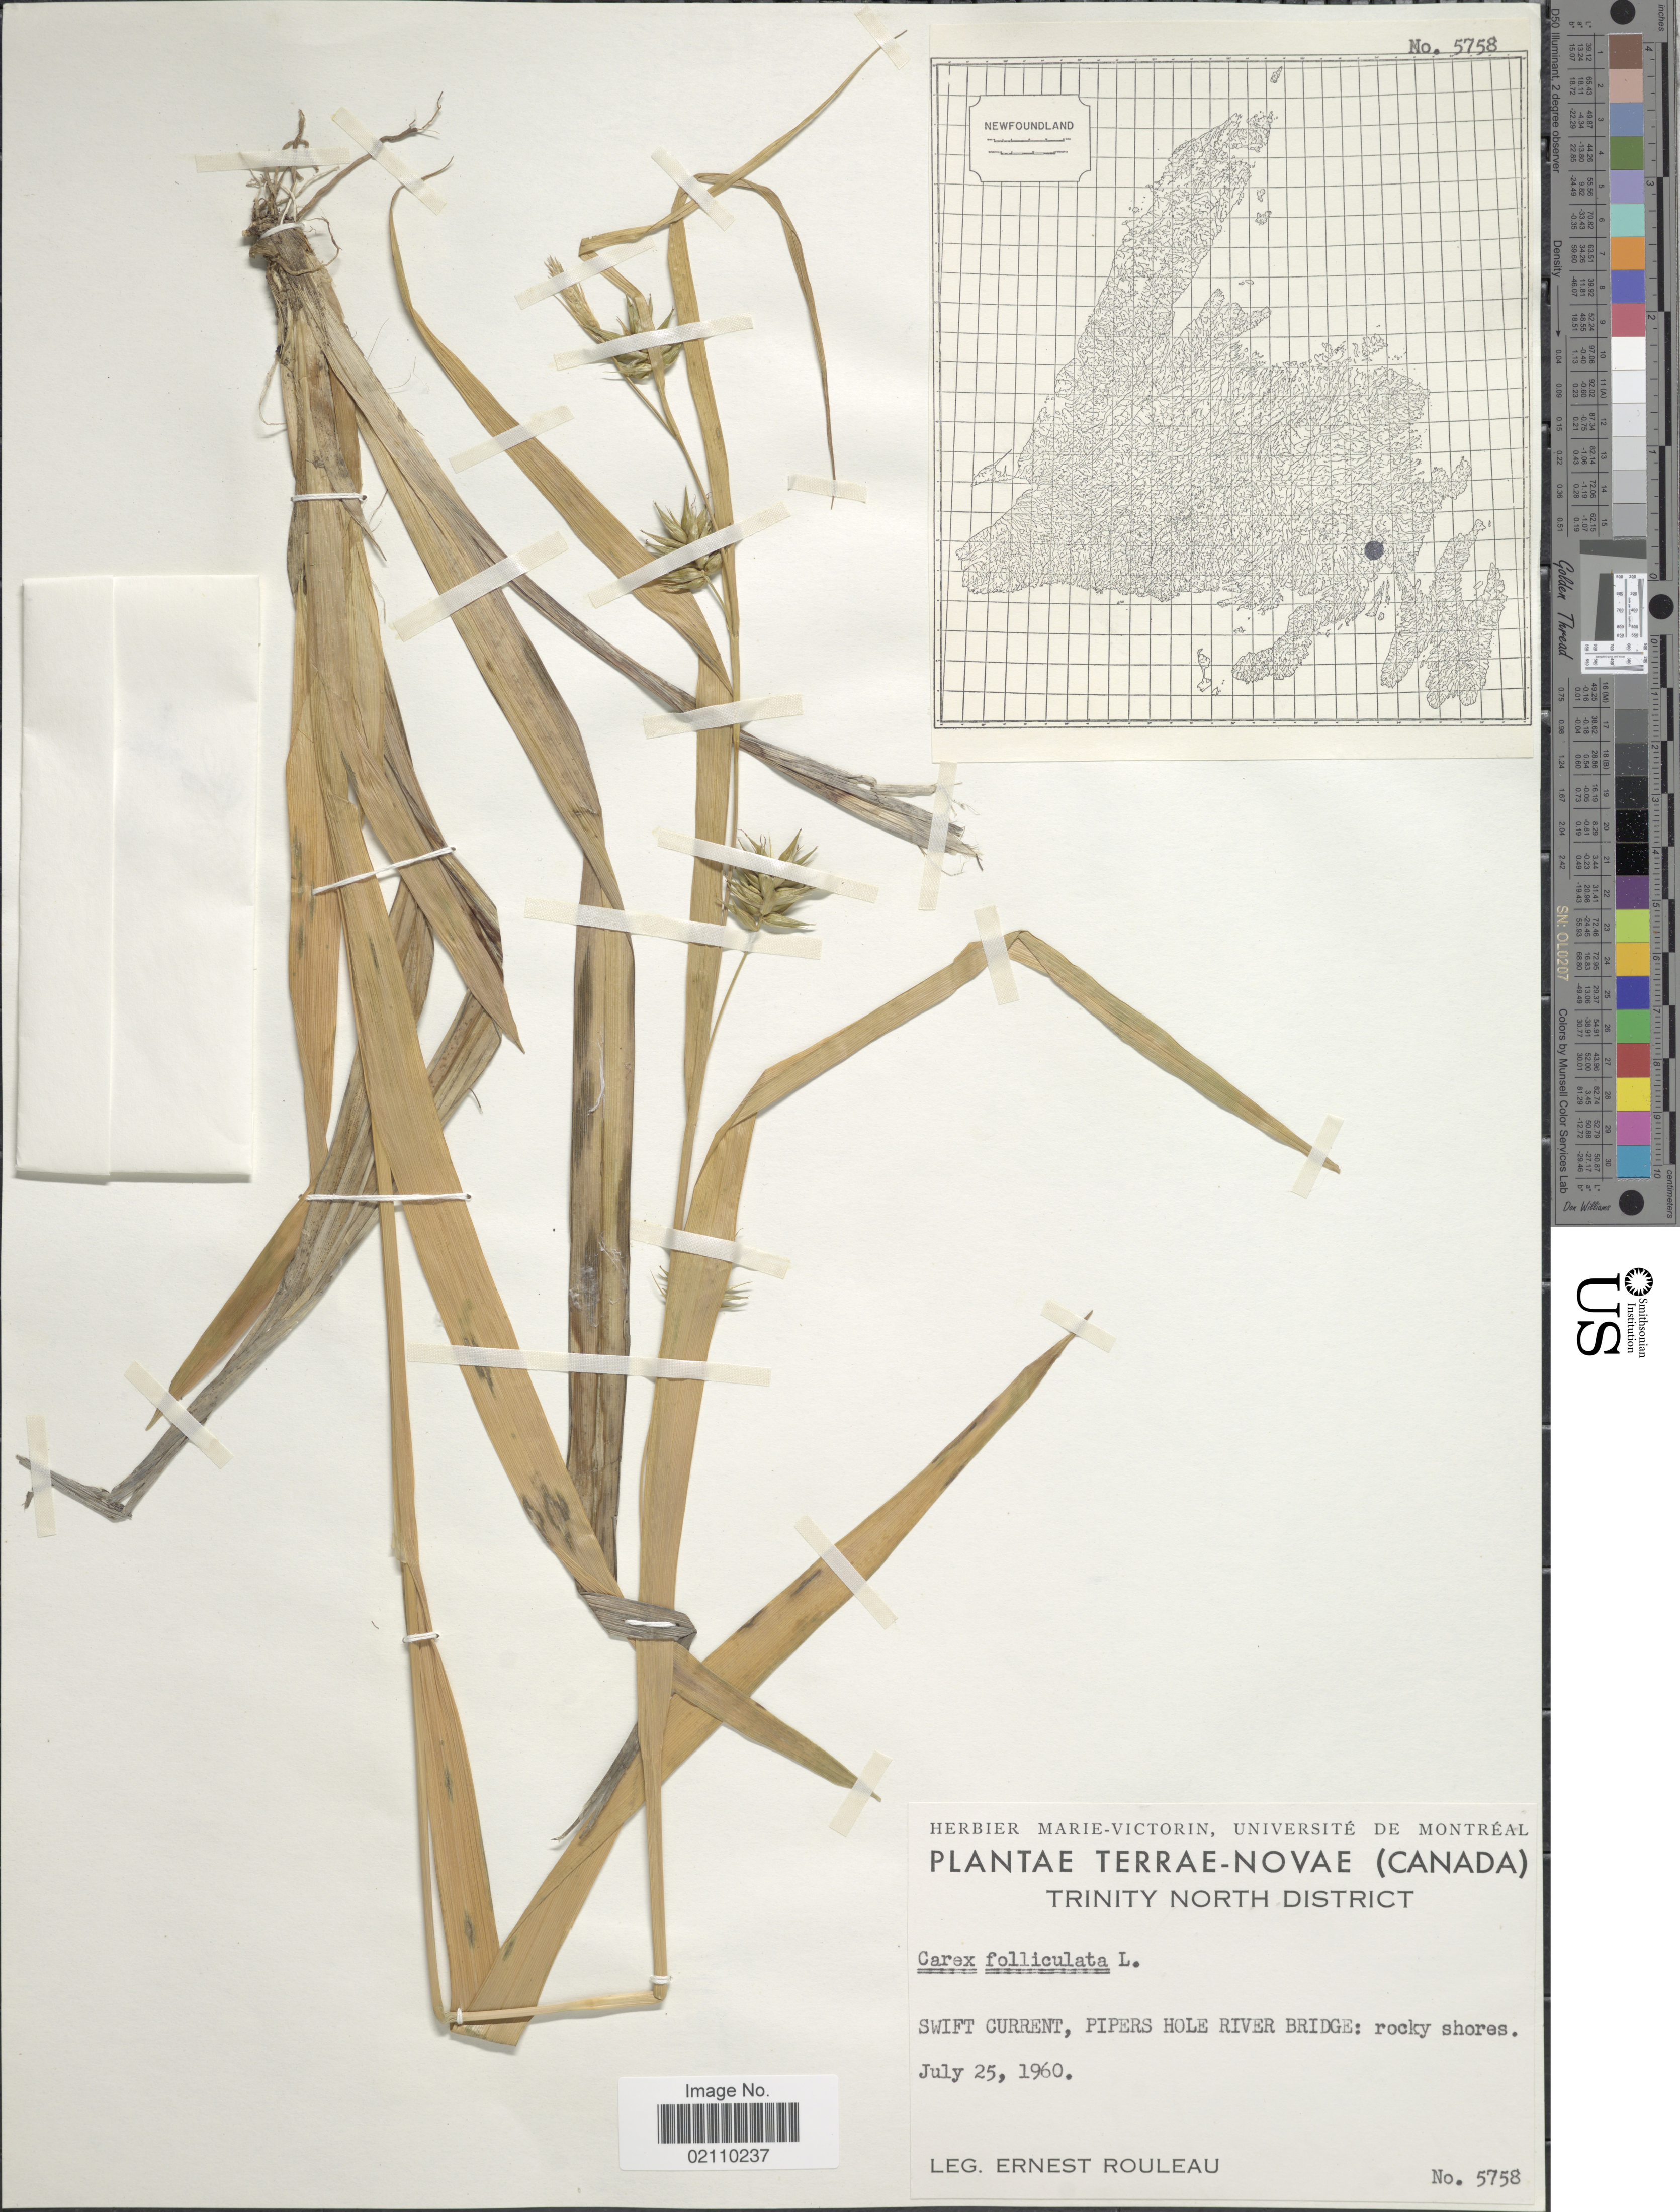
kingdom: Plantae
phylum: Tracheophyta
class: Liliopsida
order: Poales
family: Cyperaceae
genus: Carex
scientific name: Carex folliculata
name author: L.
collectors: E. Rouleau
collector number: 5758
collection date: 1960-07-25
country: Canada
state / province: Newfoundland and Labrador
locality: Terrae-Novae, Trinity North District, Swift Current, Pipers Hole River Bridge: rocky shores